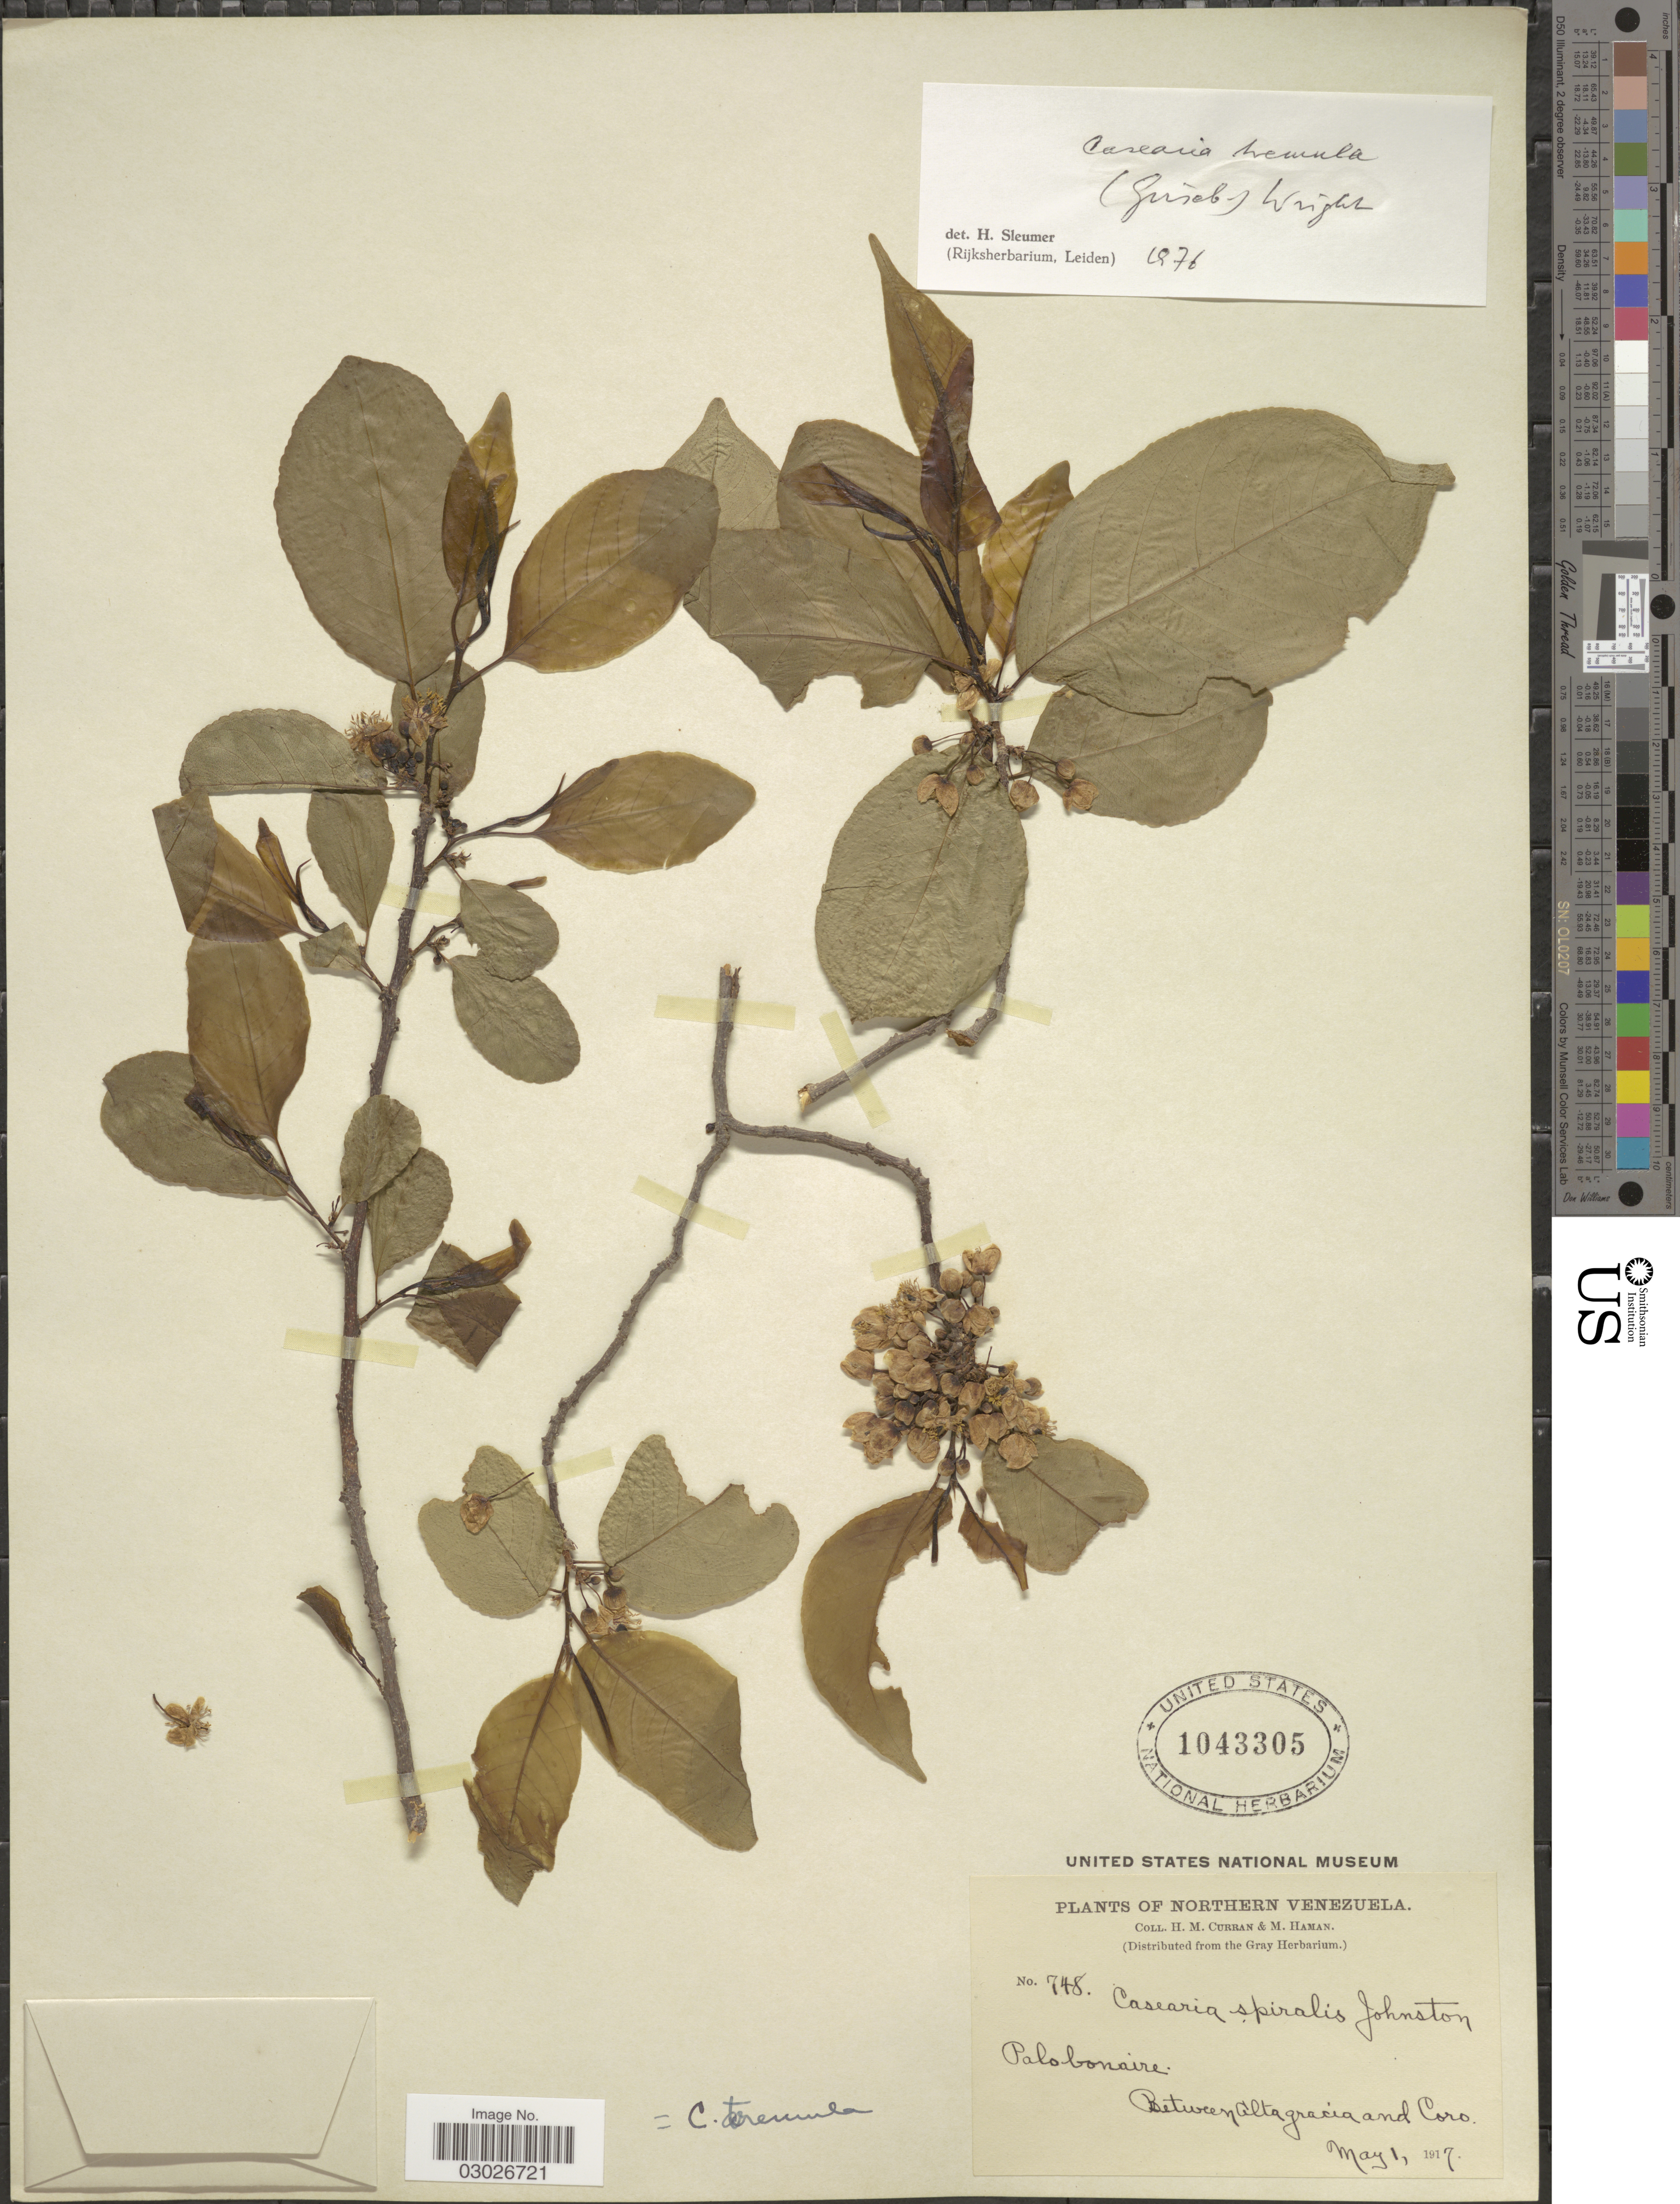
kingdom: Plantae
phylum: Tracheophyta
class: Magnoliopsida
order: Malpighiales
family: Salicaceae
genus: Casearia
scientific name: Casearia tremula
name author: (Griseb.) Griseb. ex C. Wright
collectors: H. M. Curran & M. Haman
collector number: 748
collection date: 1917-05-01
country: Venezuela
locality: Northern Venezuela. Between Altagracia and Coro.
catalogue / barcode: US 1043305